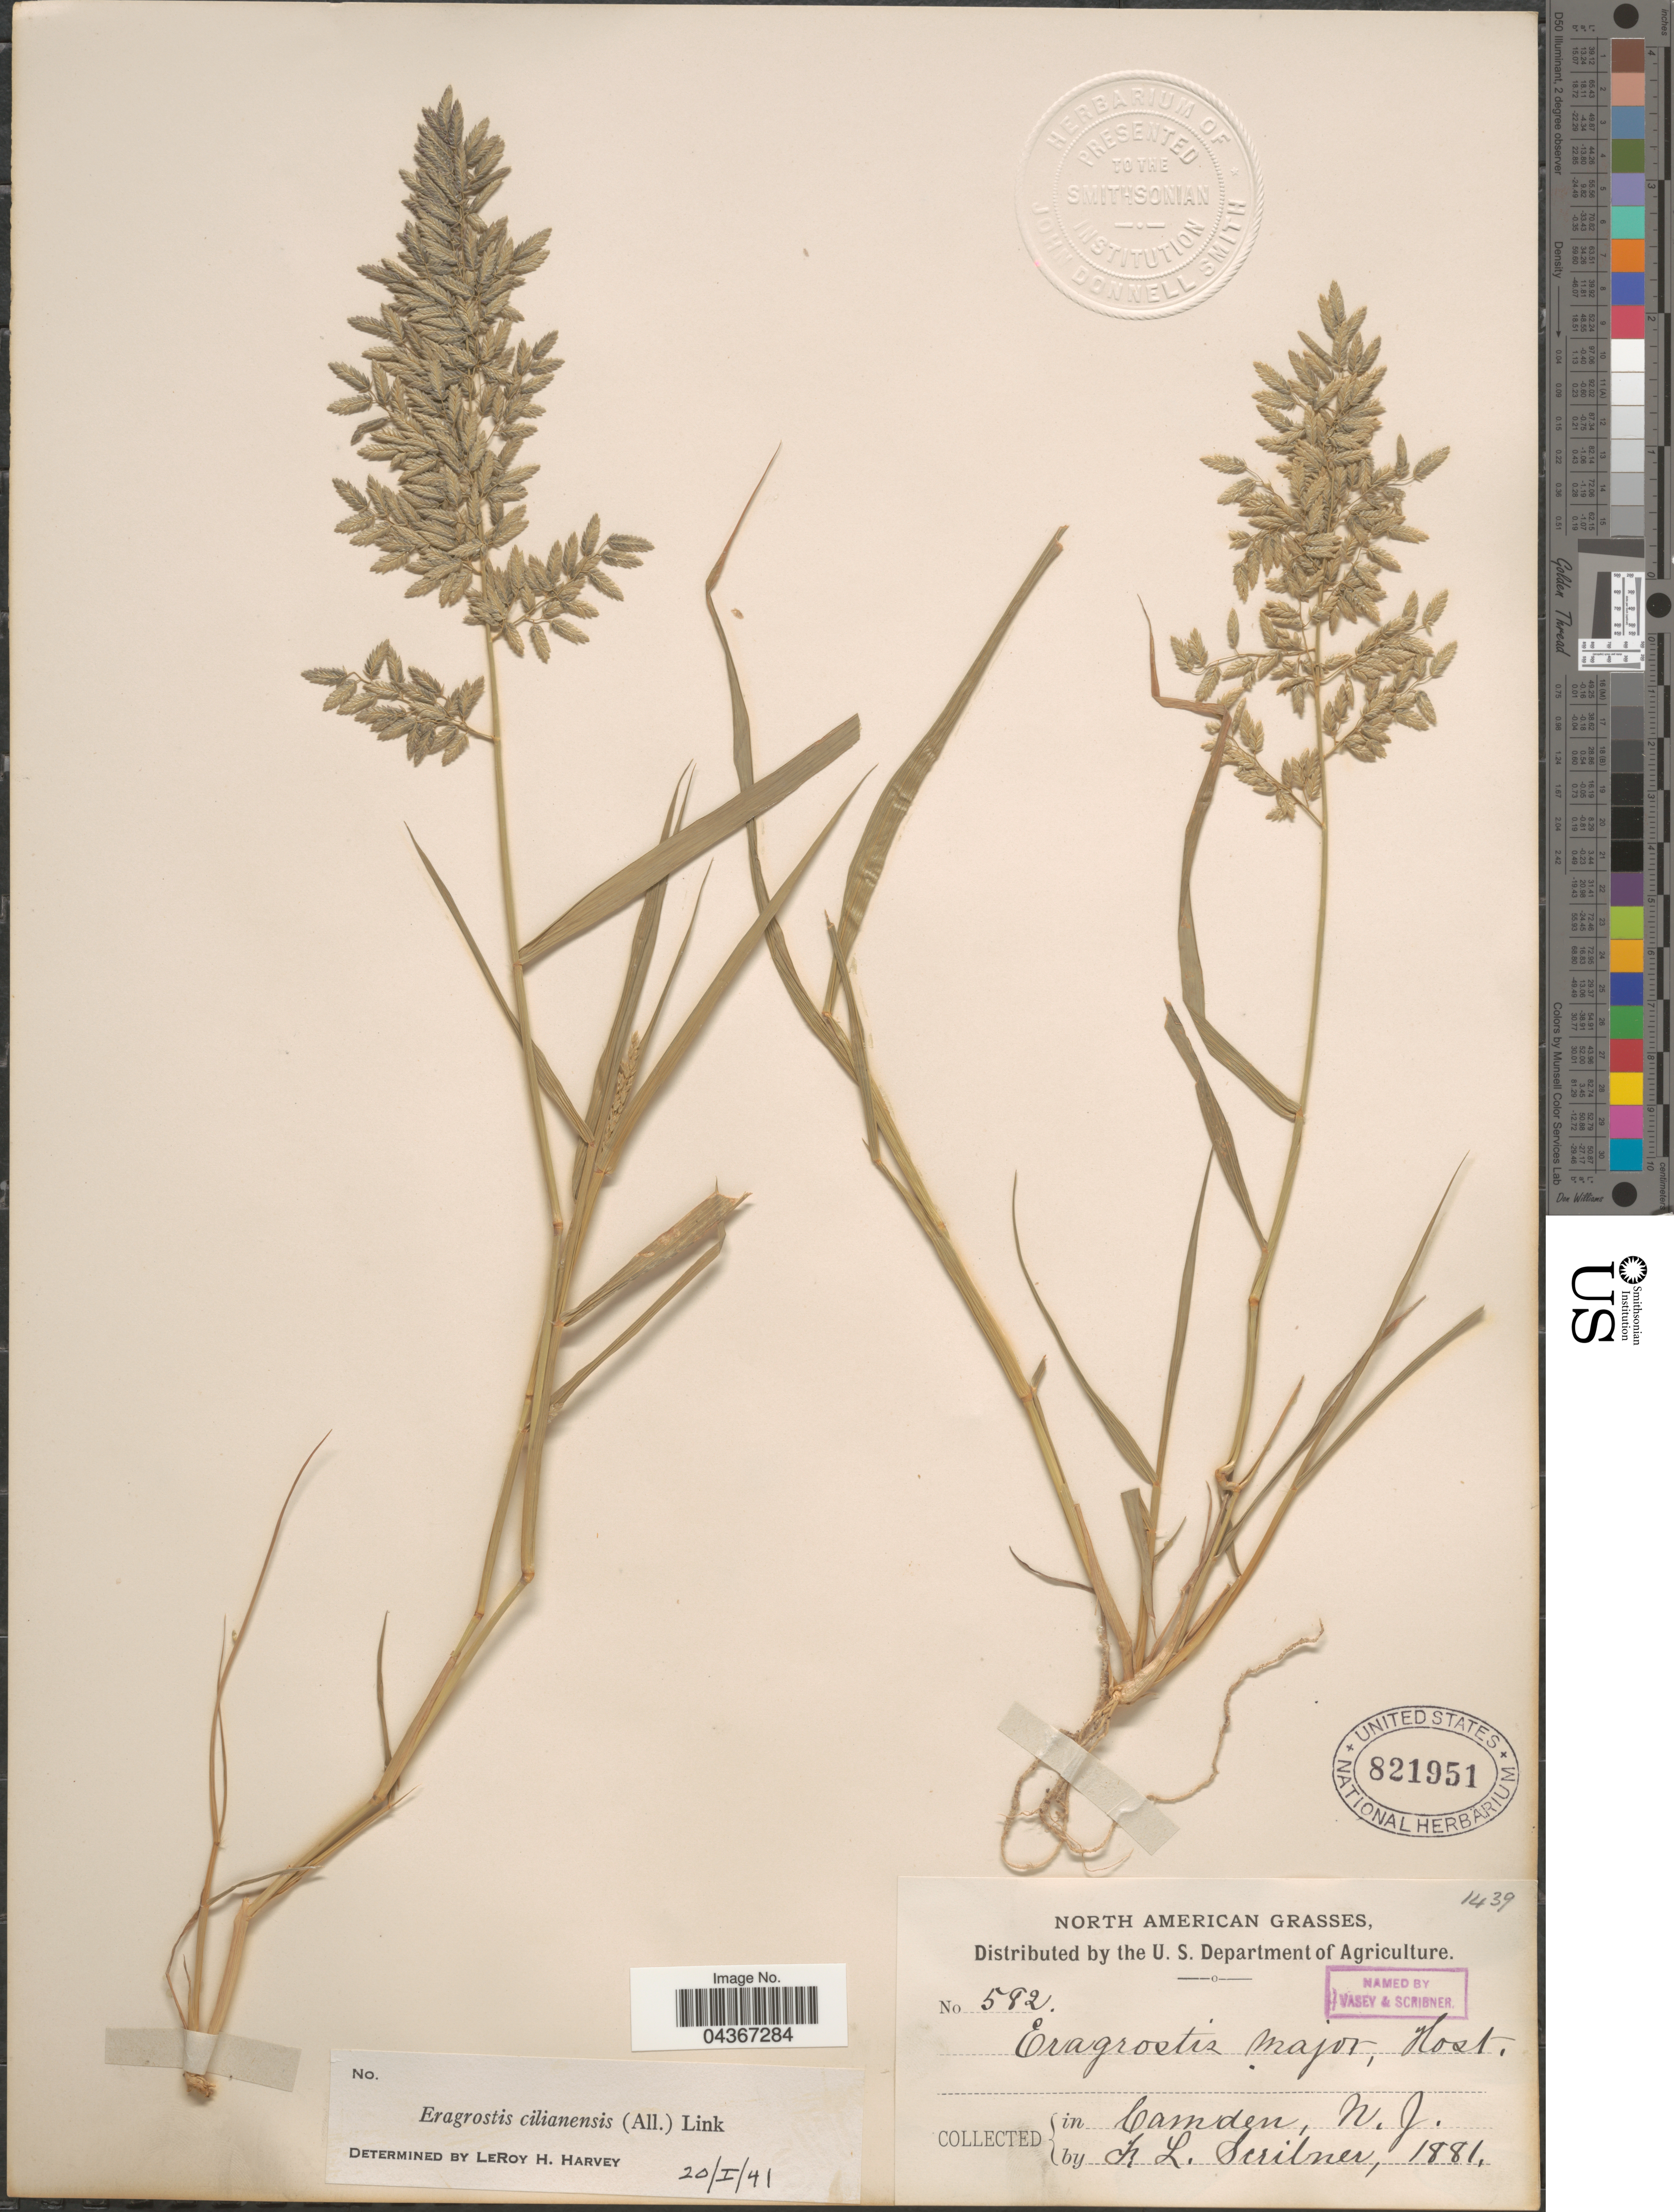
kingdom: Plantae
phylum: Tracheophyta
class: Liliopsida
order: Poales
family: Poaceae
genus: Eragrostis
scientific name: Eragrostis cilianensis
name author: (Bellardi) Vignolo ex Janch.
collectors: F. L. Scribner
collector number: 582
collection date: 1881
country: United States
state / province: New Jersey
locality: In Camden.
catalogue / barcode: US 821951